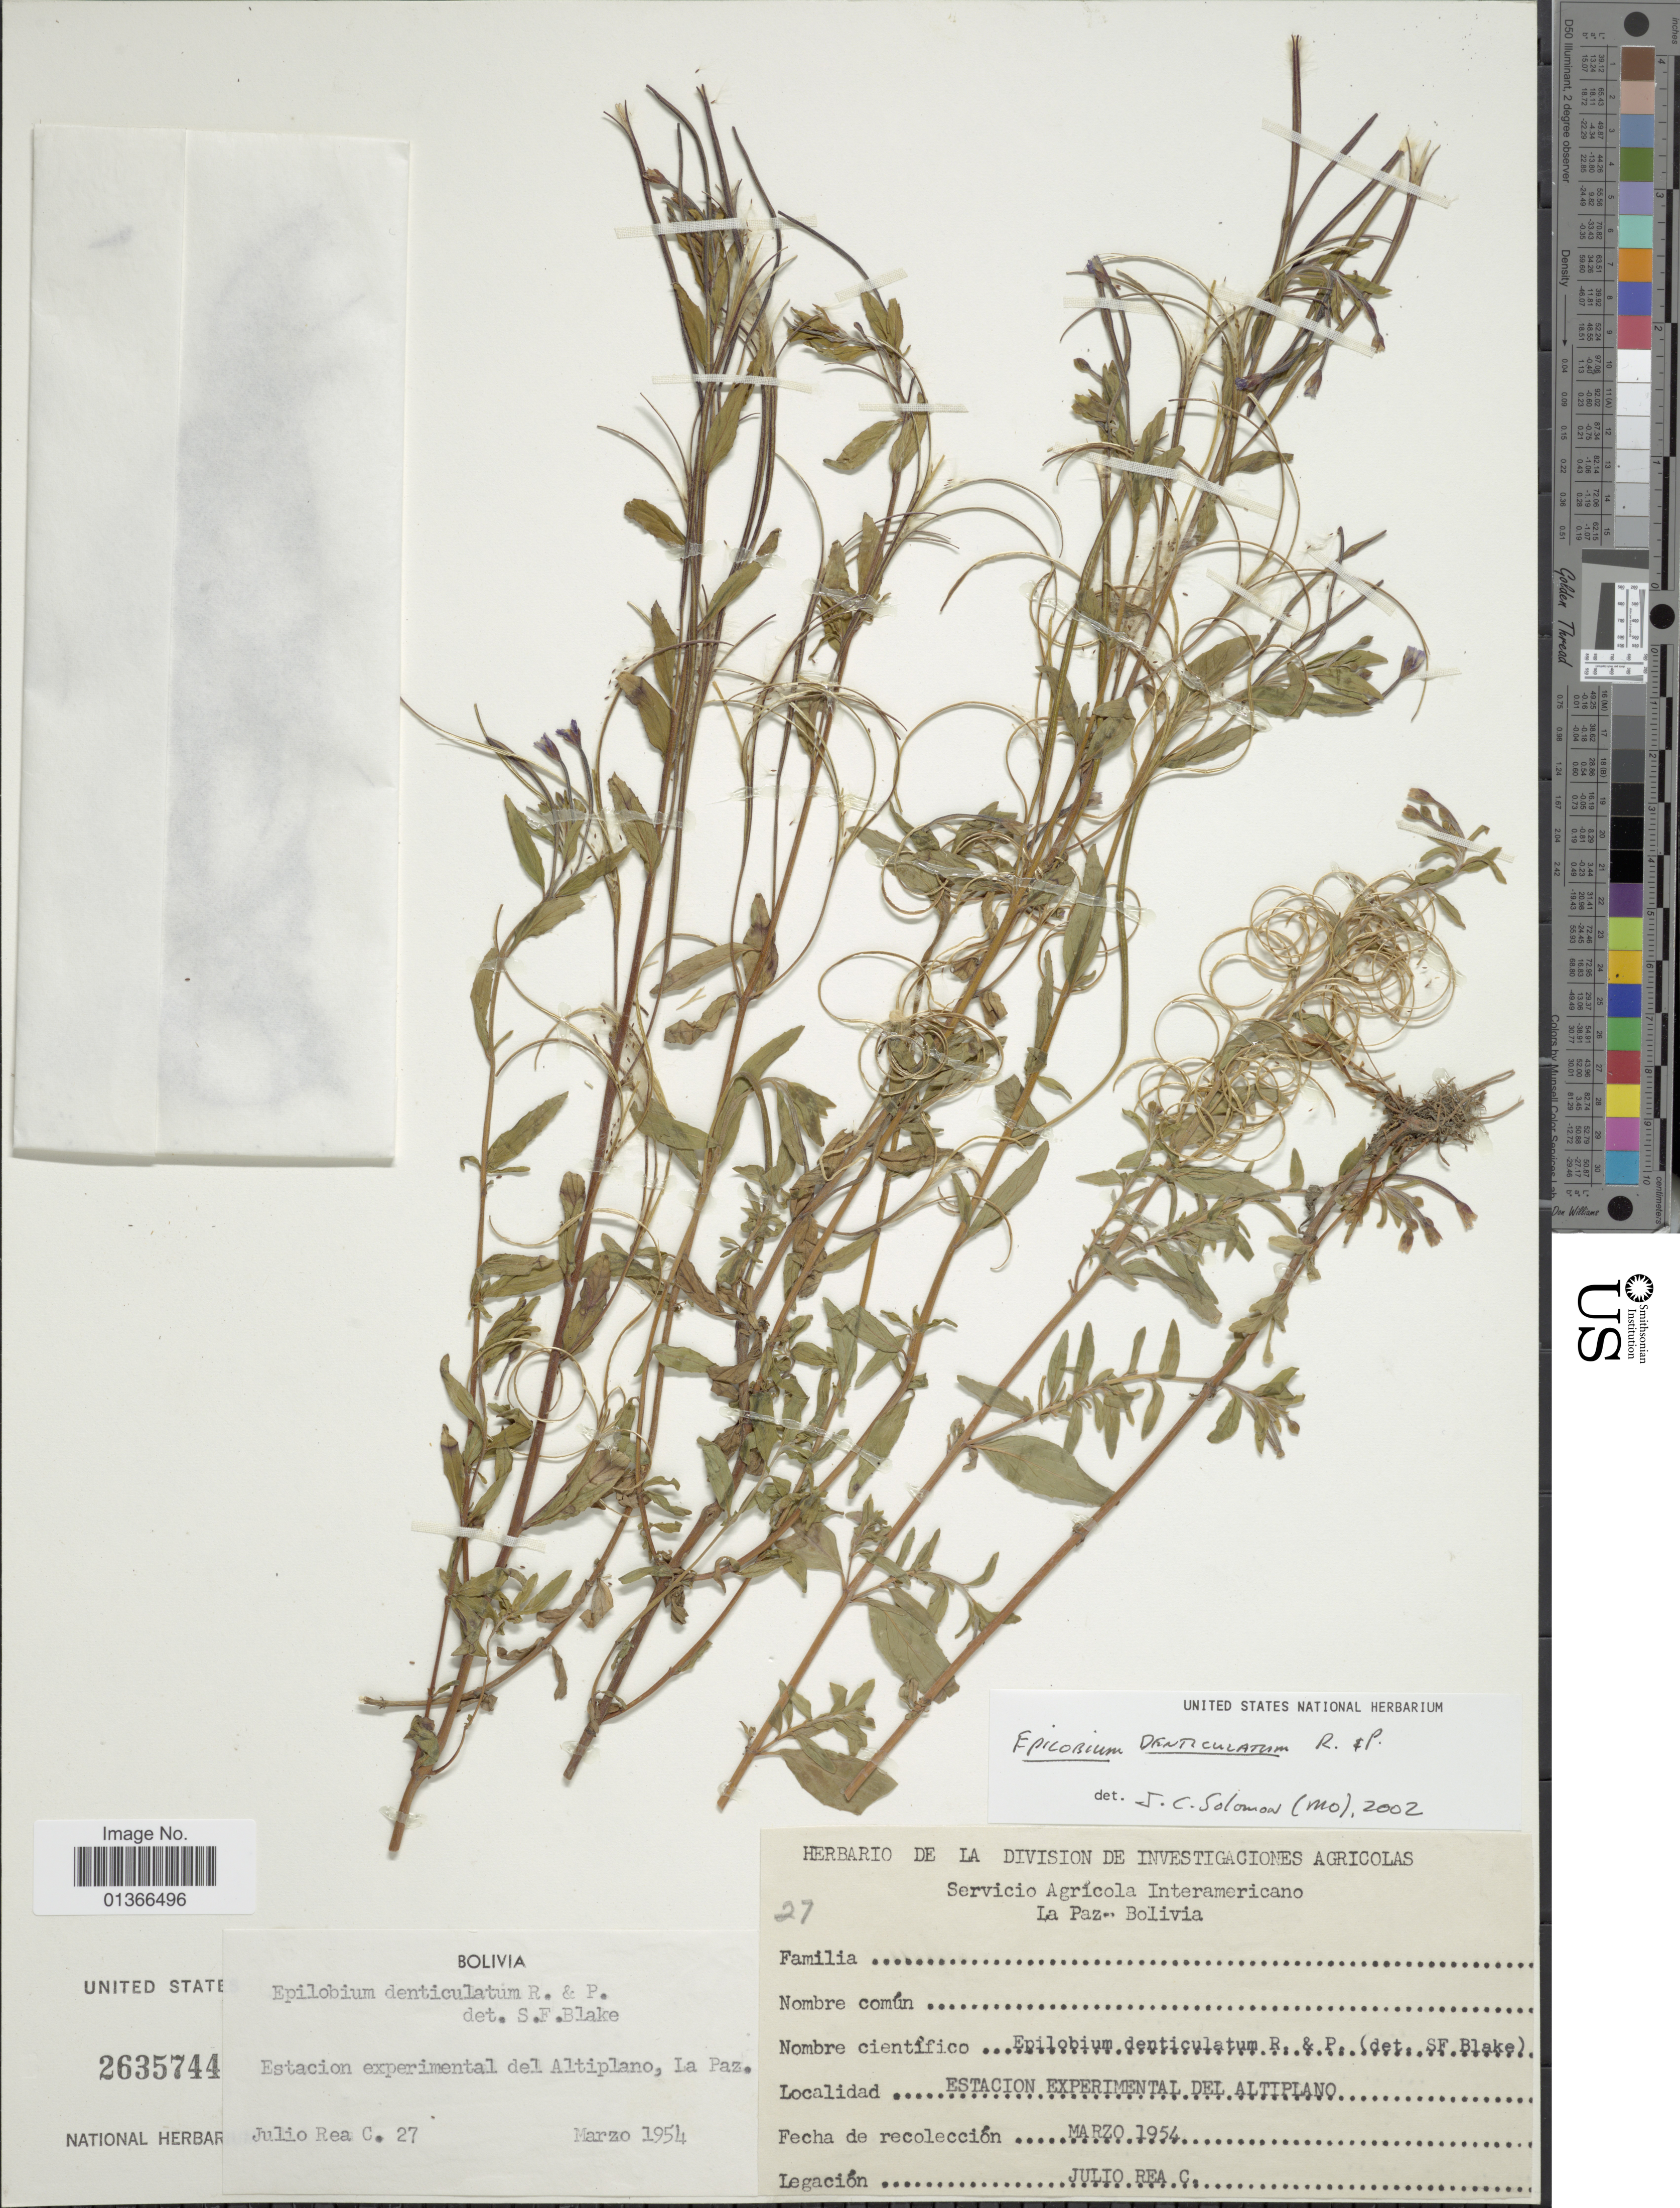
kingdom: Plantae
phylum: Tracheophyta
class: Magnoliopsida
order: Myrtales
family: Onagraceae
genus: Epilobium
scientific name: Epilobium denticulatum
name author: Ruiz & Pav.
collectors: J. Rea C.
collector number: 27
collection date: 1954-03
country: Bolivia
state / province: La Paz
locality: Estacion experimental del Altiplano.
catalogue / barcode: US 2635744